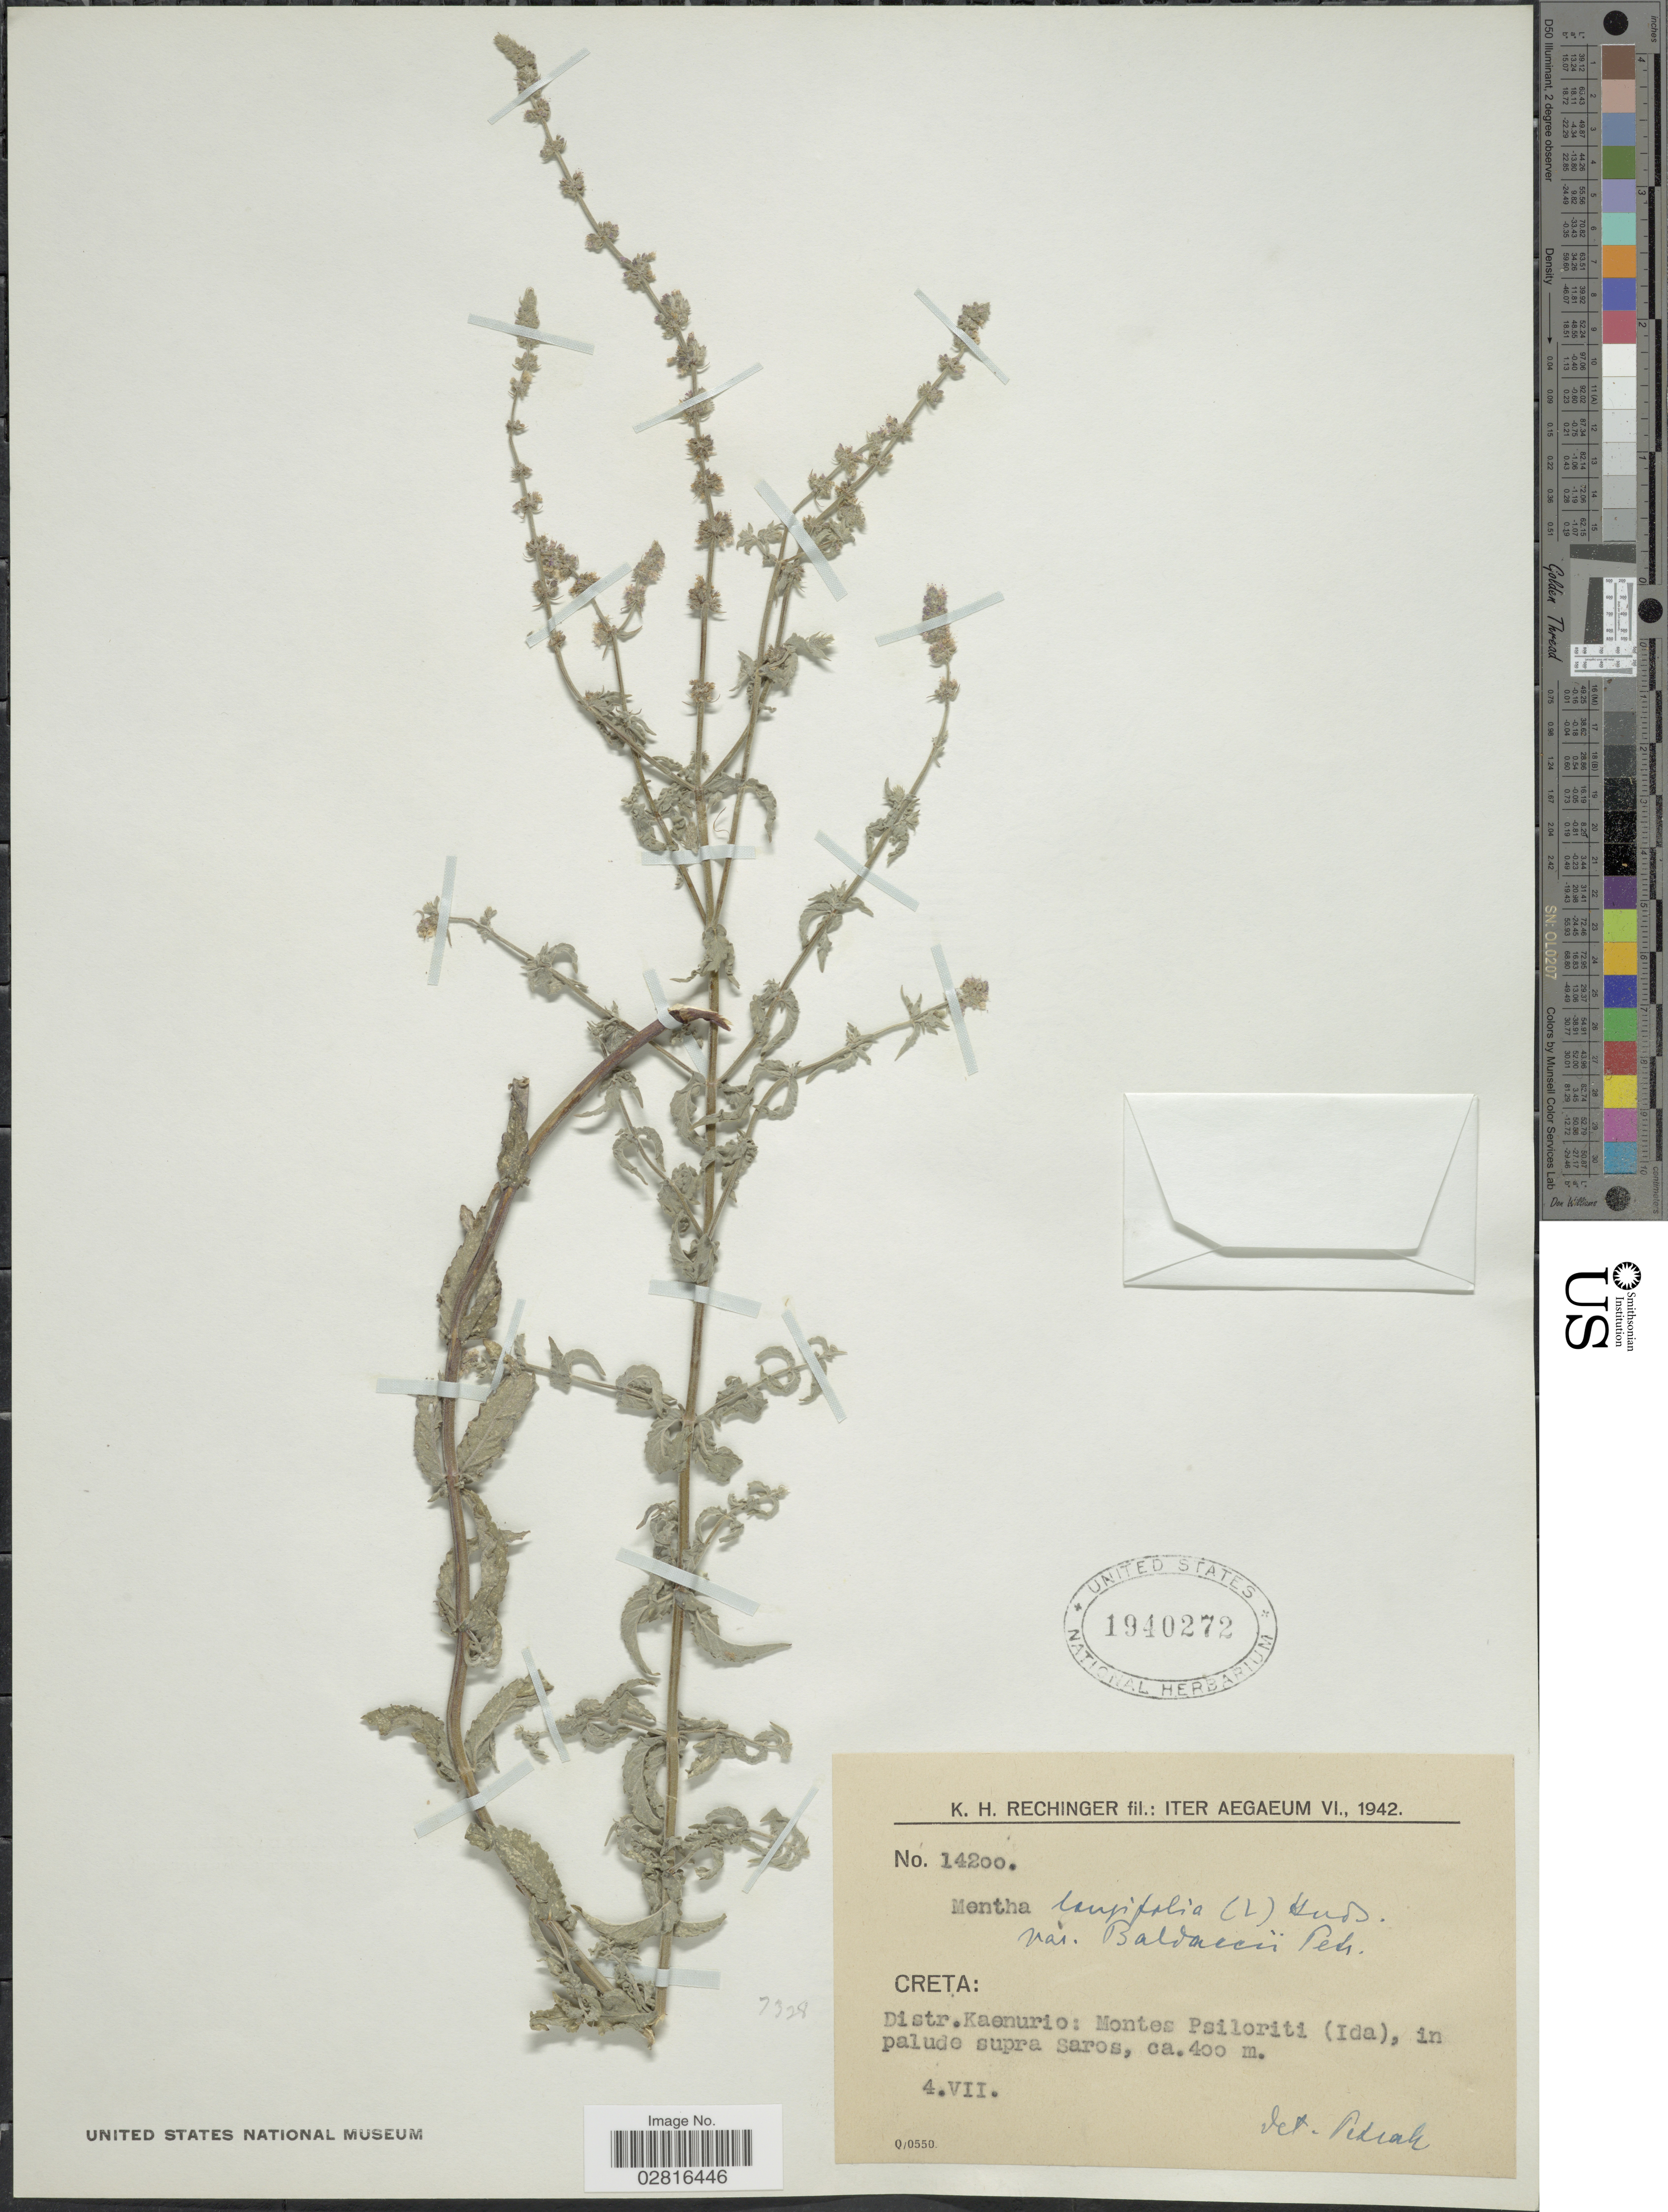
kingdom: Plantae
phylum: Tracheophyta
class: Magnoliopsida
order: Lamiales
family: Lamiaceae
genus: Mentha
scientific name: Mentha longifolia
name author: (L.) L.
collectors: K. H. Rechinger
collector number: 14200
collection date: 1942-07-04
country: Greece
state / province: Crete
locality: Iter Aegaeum. Creta: Distr. Kaenurio: Montes Psiloriti (Ida), in palude supra saros.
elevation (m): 400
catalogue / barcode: US 1940272